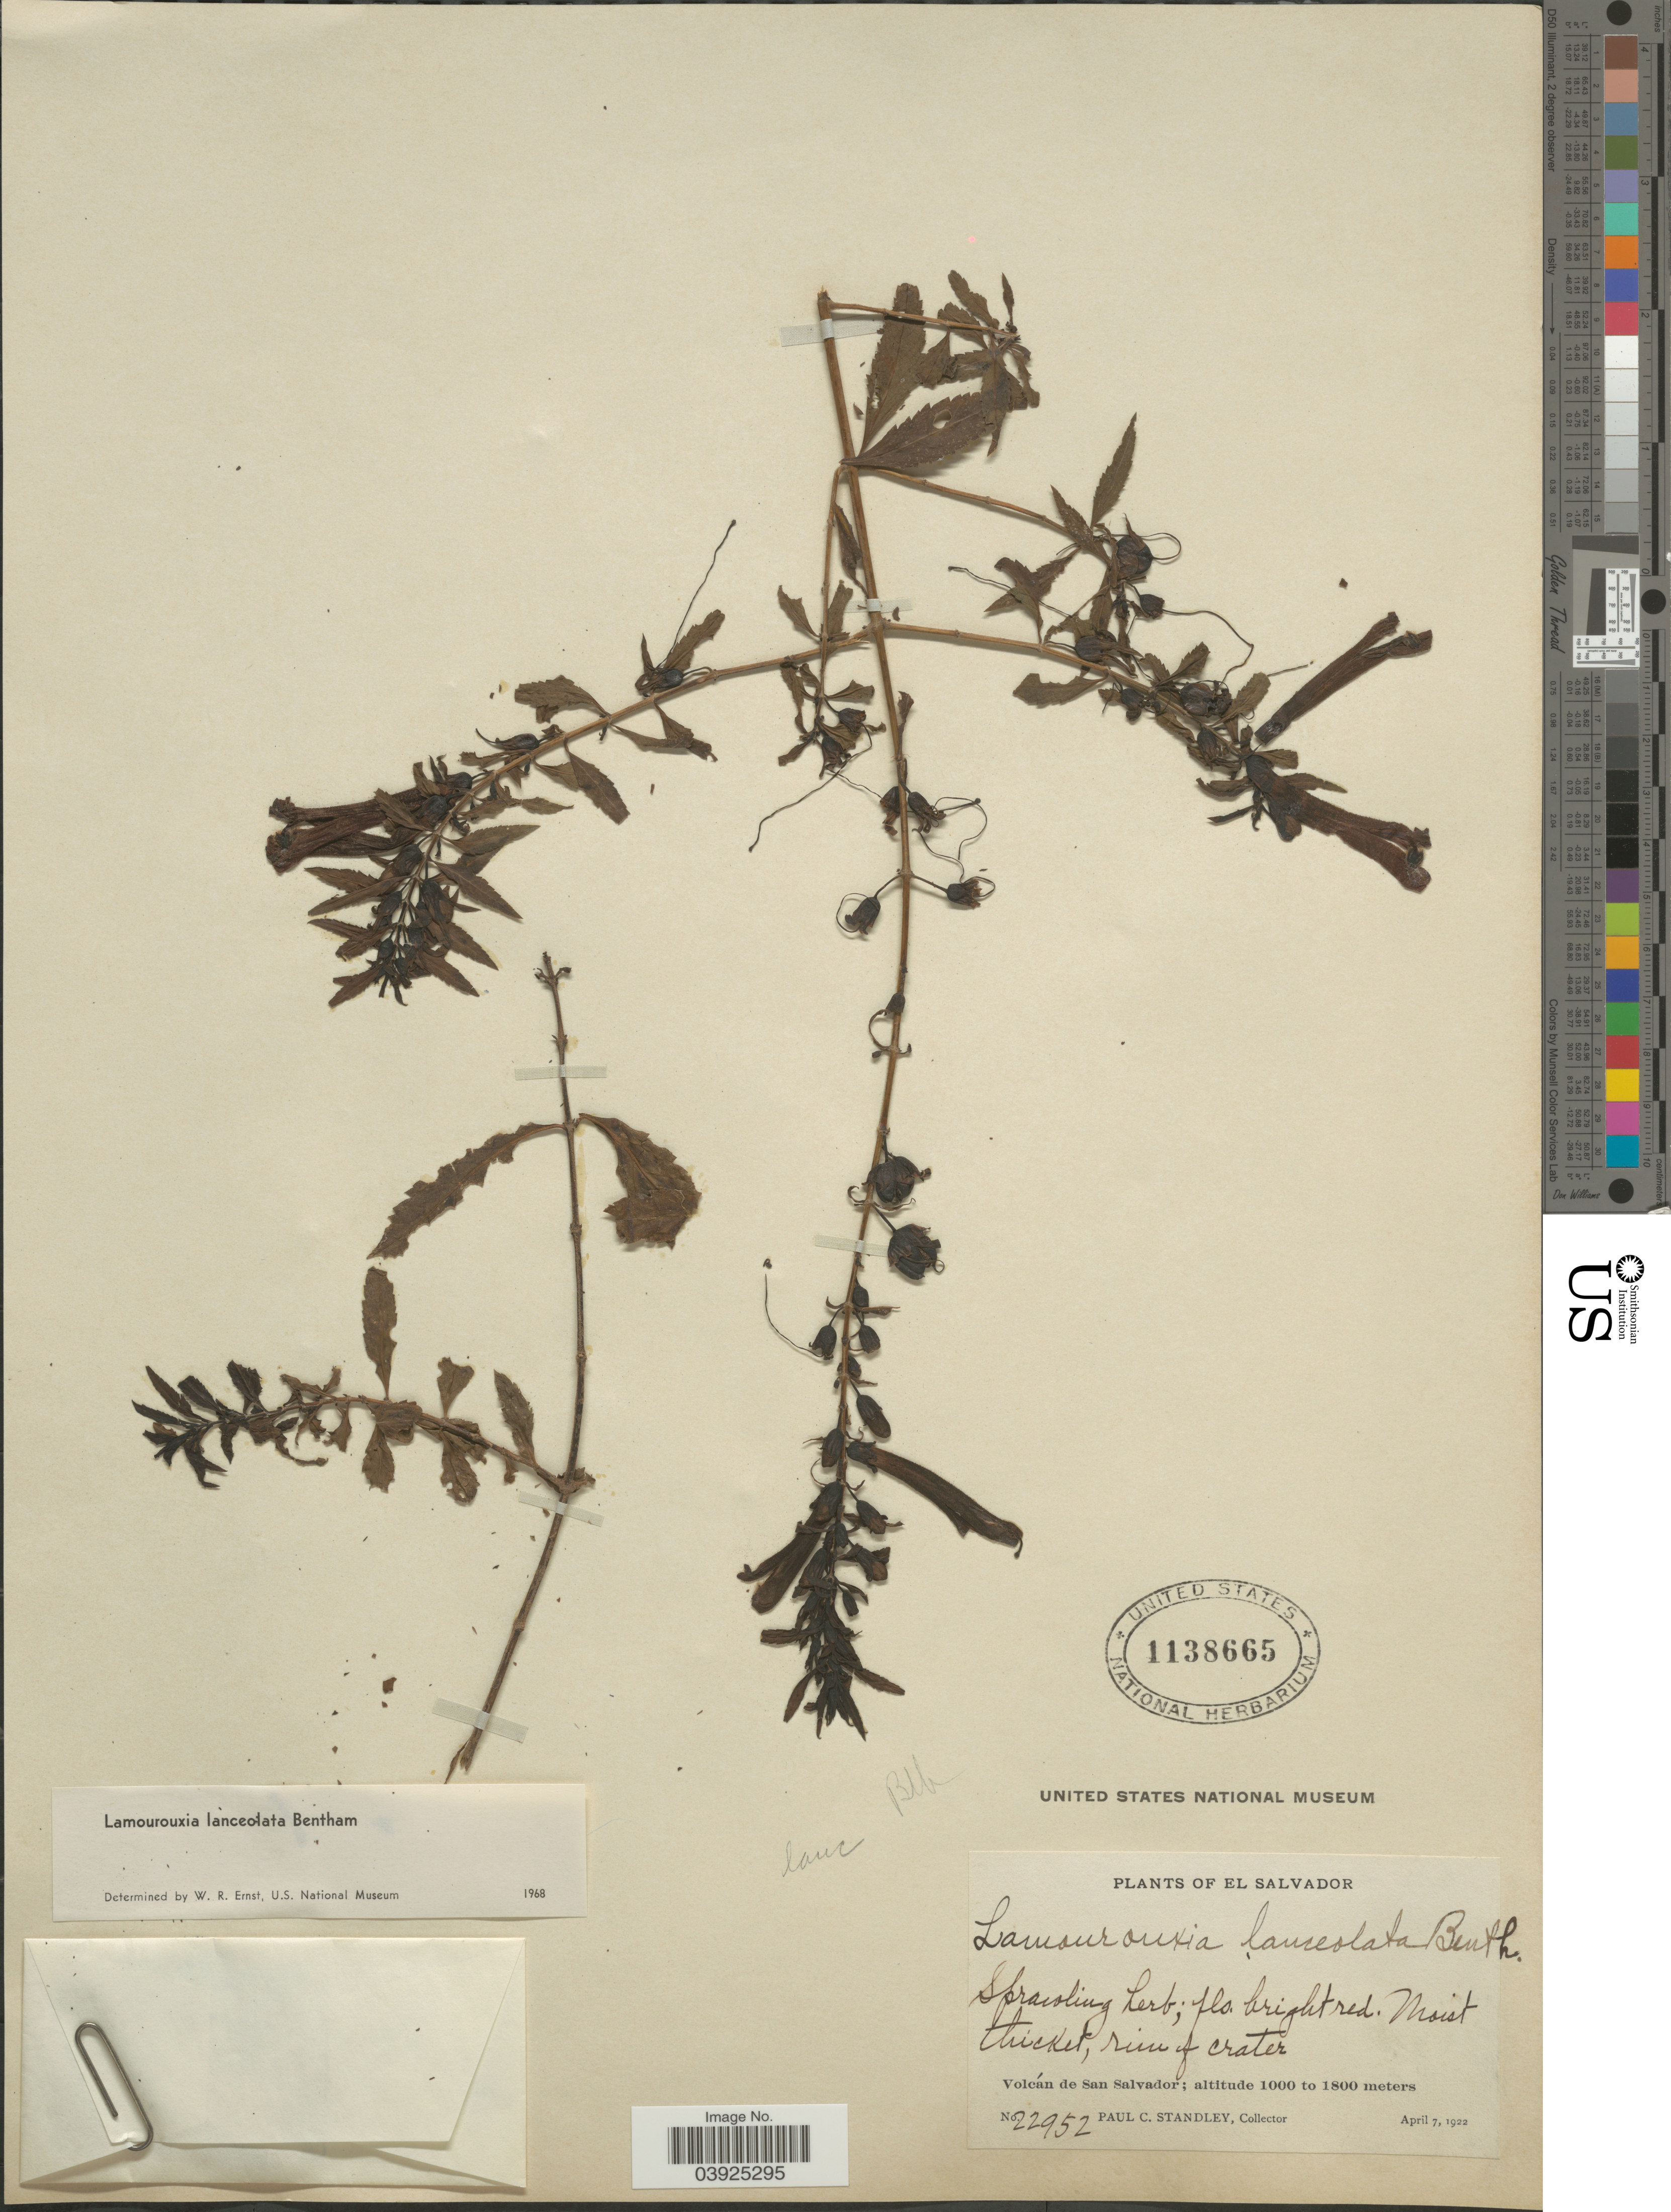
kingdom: Plantae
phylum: Tracheophyta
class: Magnoliopsida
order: Lamiales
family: Orobanchaceae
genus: Lamourouxia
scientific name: Lamourouxia lanceolata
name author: Benth.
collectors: P. C. Standley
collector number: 22952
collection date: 1922-04-07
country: El Salvador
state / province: San Salvador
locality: Volcán de San Salvador.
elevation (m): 1000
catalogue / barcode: US 1138665